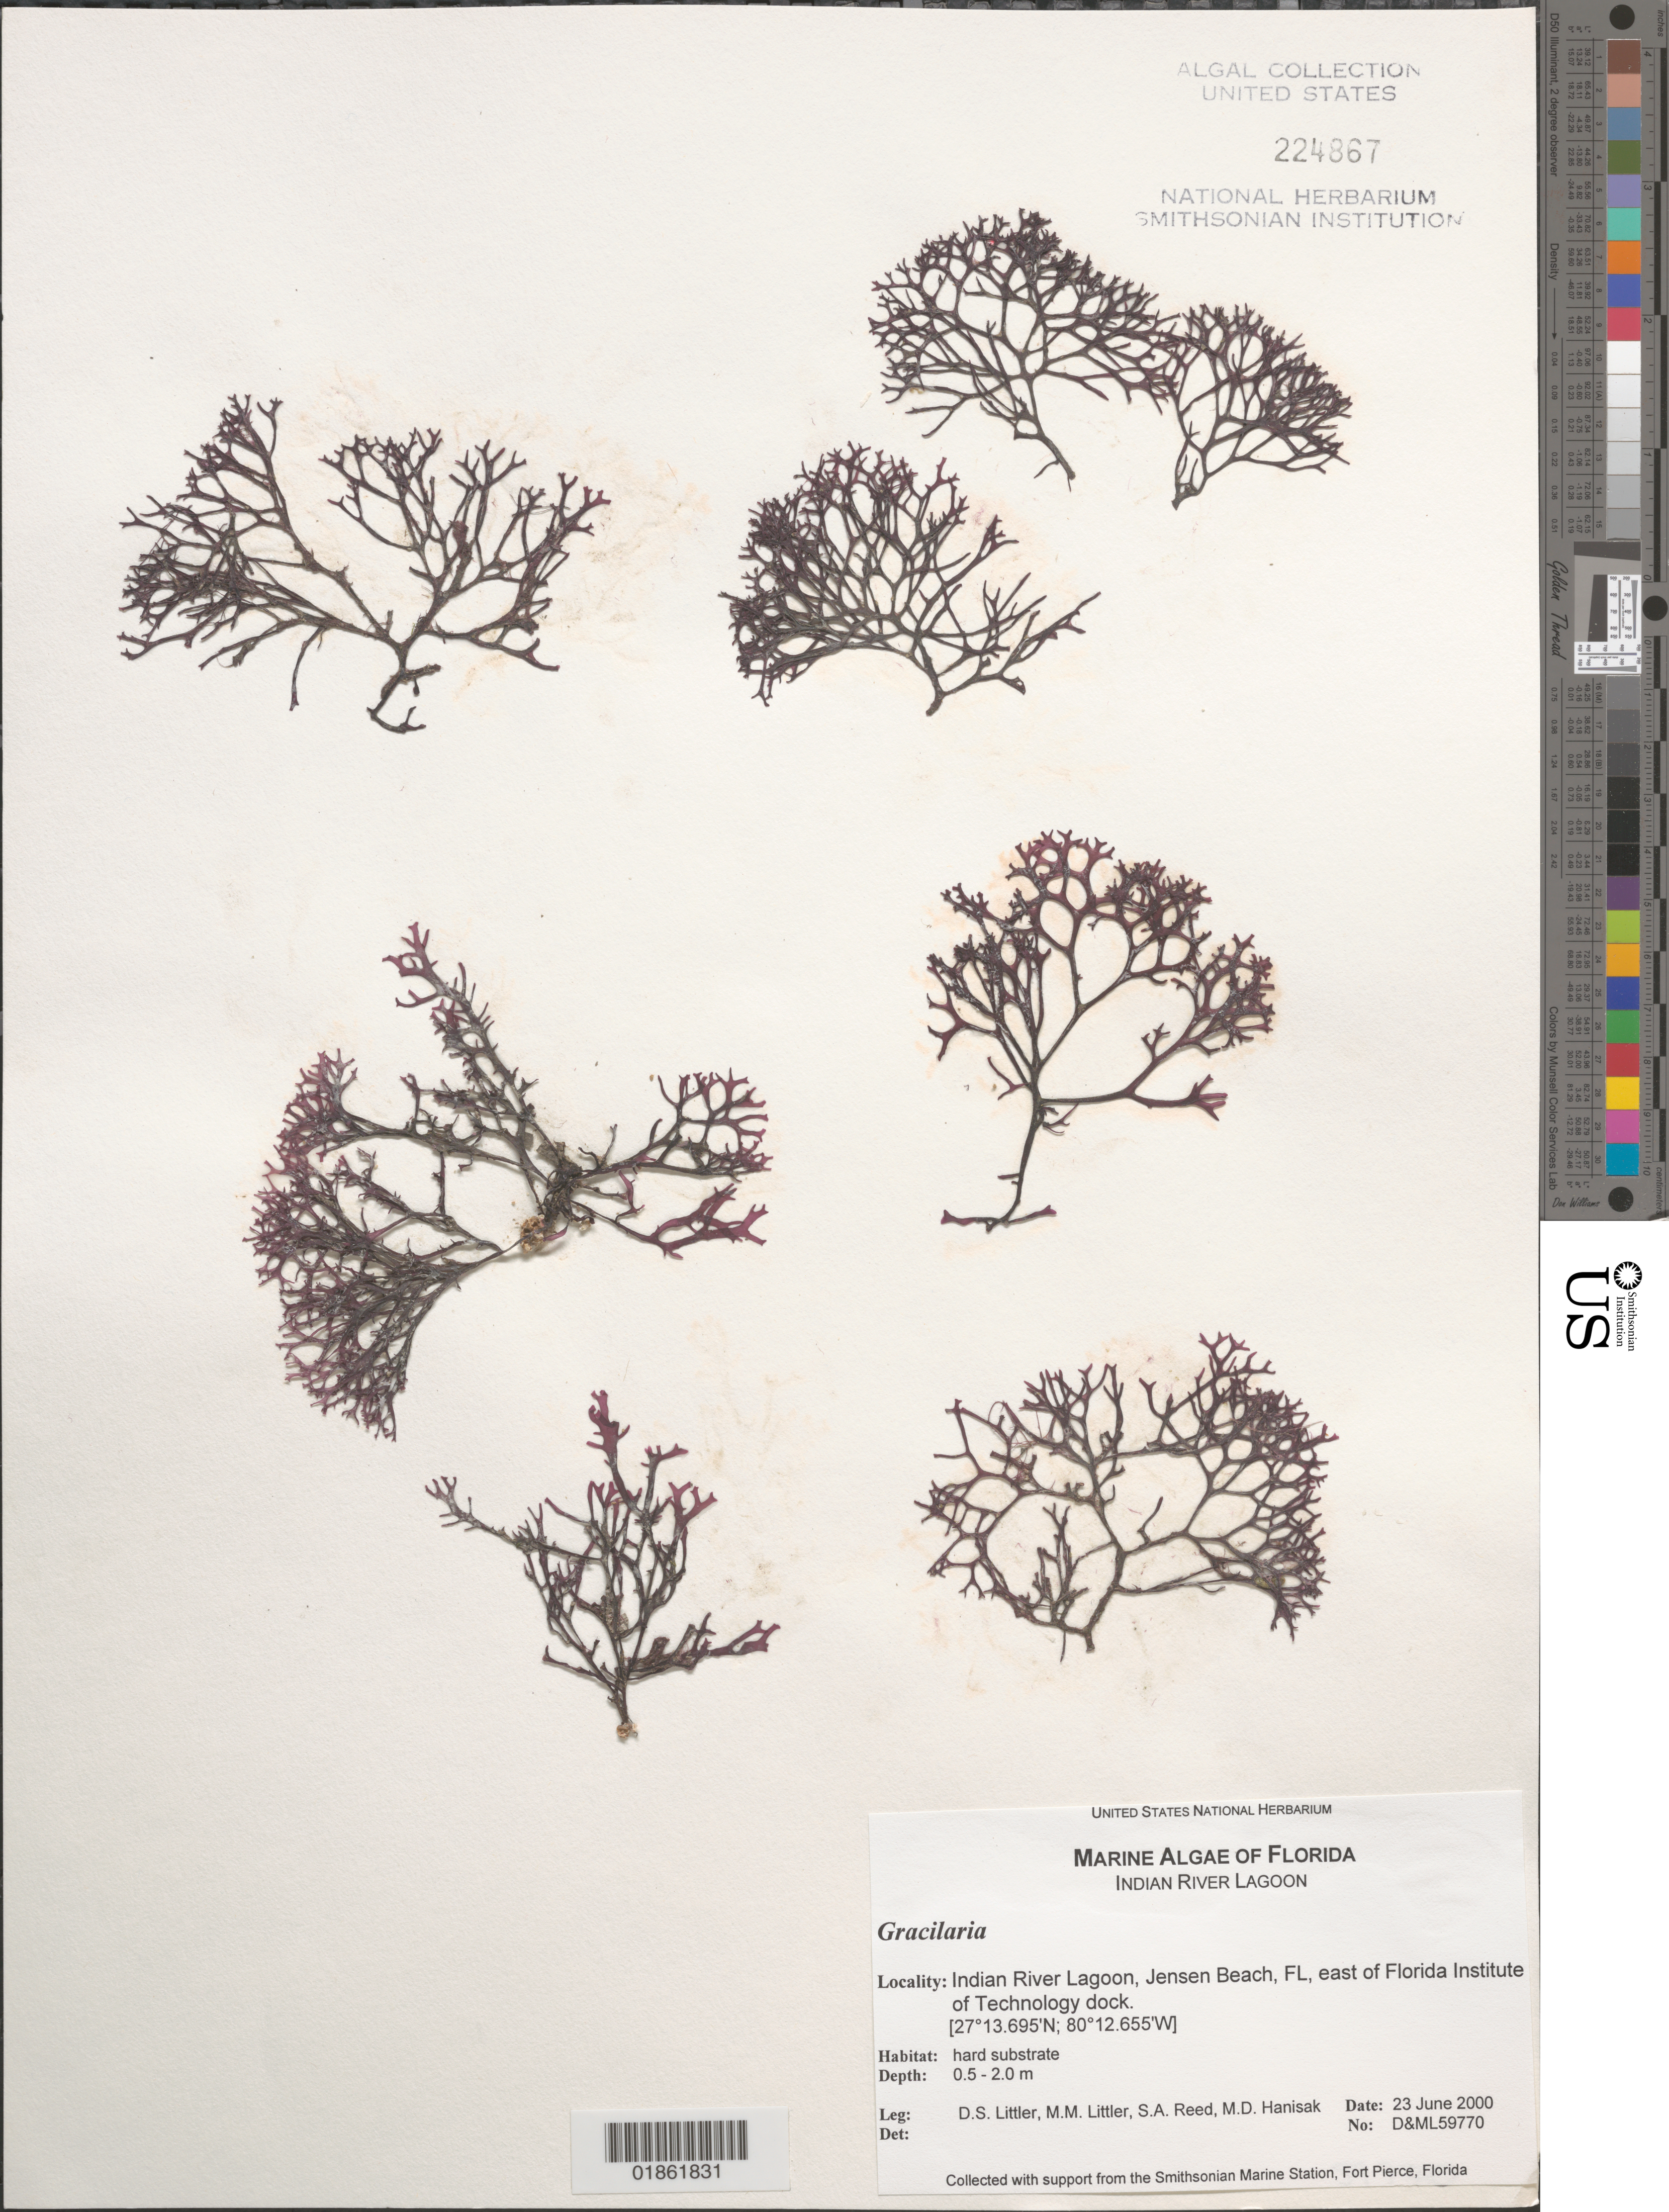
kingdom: Plantae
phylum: Rhodophyta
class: Florideophyceae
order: Gracilariales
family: Gracilariaceae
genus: Gracilaria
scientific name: Gracilaria sp.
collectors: D. S. Littler & M. M. Littler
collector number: D&ML 59770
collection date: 2000-06-23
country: United States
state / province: Florida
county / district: Saint Lucie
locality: Jensen Beach. S of city. Florida Institute of Technology, dock remains. Indian River Lagoon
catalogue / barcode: US 224867